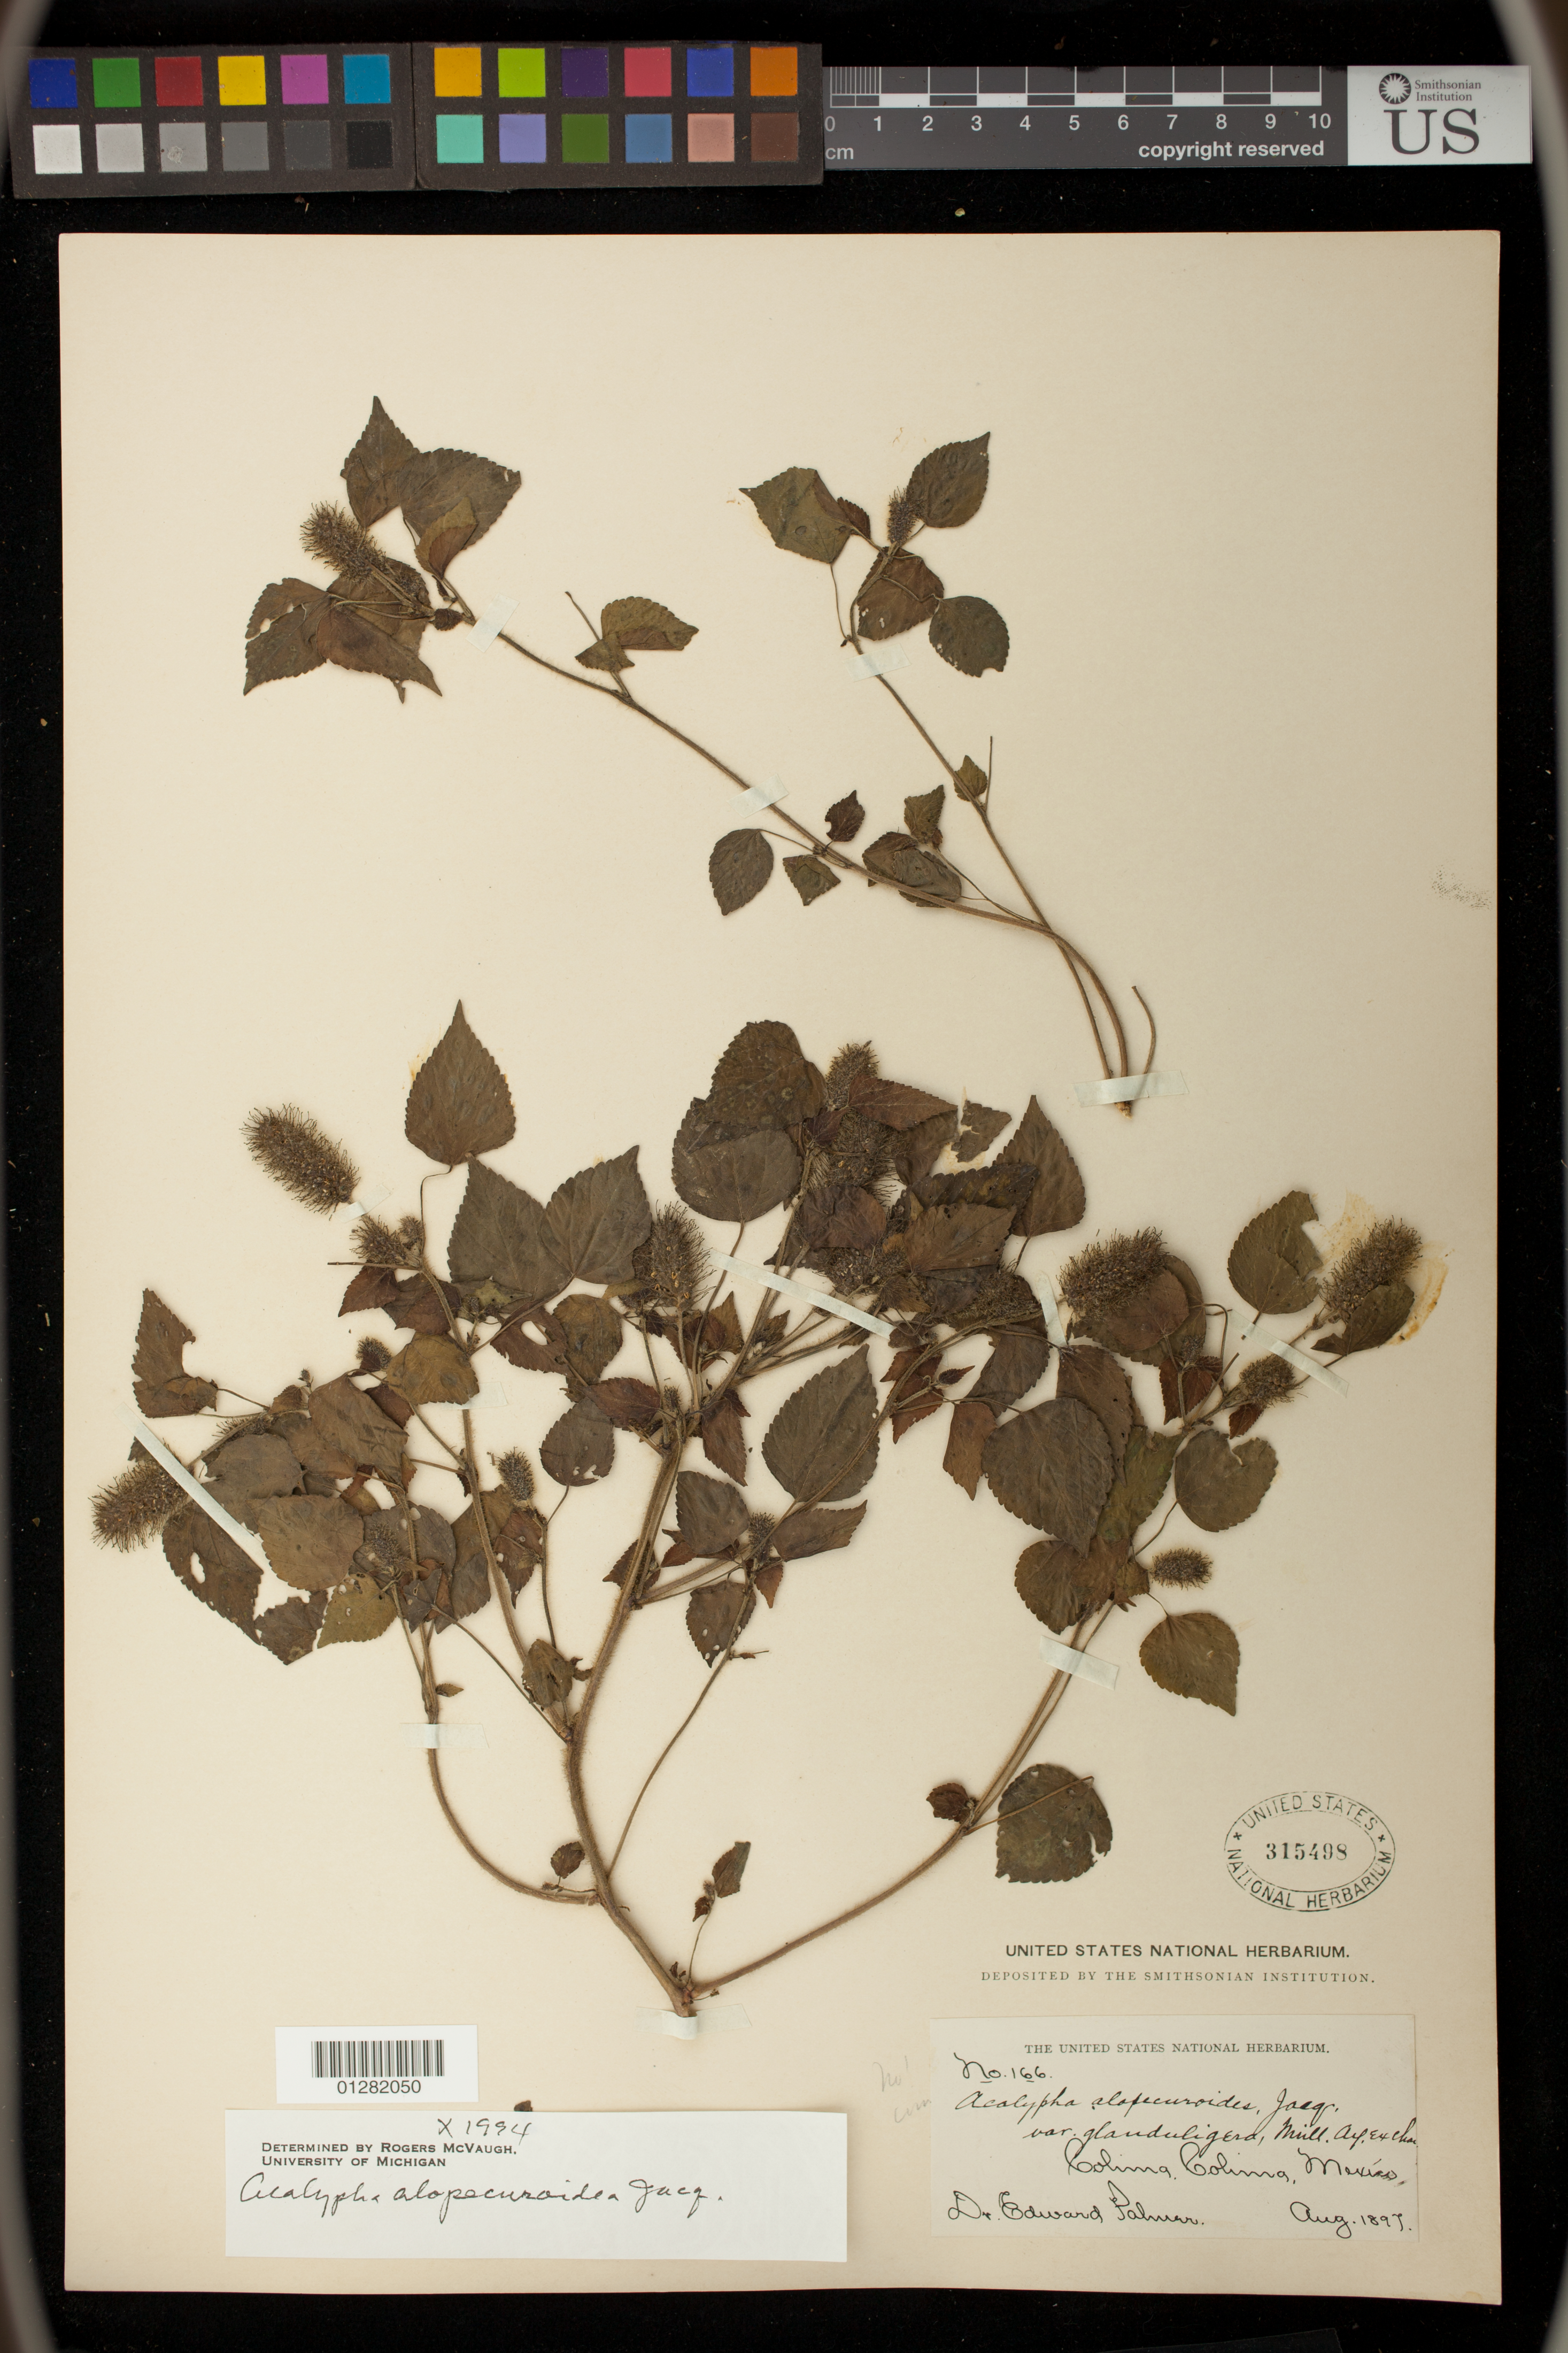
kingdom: Plantae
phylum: Tracheophyta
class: Magnoliopsida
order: Malpighiales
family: Euphorbiaceae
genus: Acalypha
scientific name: Acalypha alopecuroidea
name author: Jacq.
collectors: E. Palmer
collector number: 166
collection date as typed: Aug 1897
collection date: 1897-08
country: Mexico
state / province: Colima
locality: Colima, Colima.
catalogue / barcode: US 315498